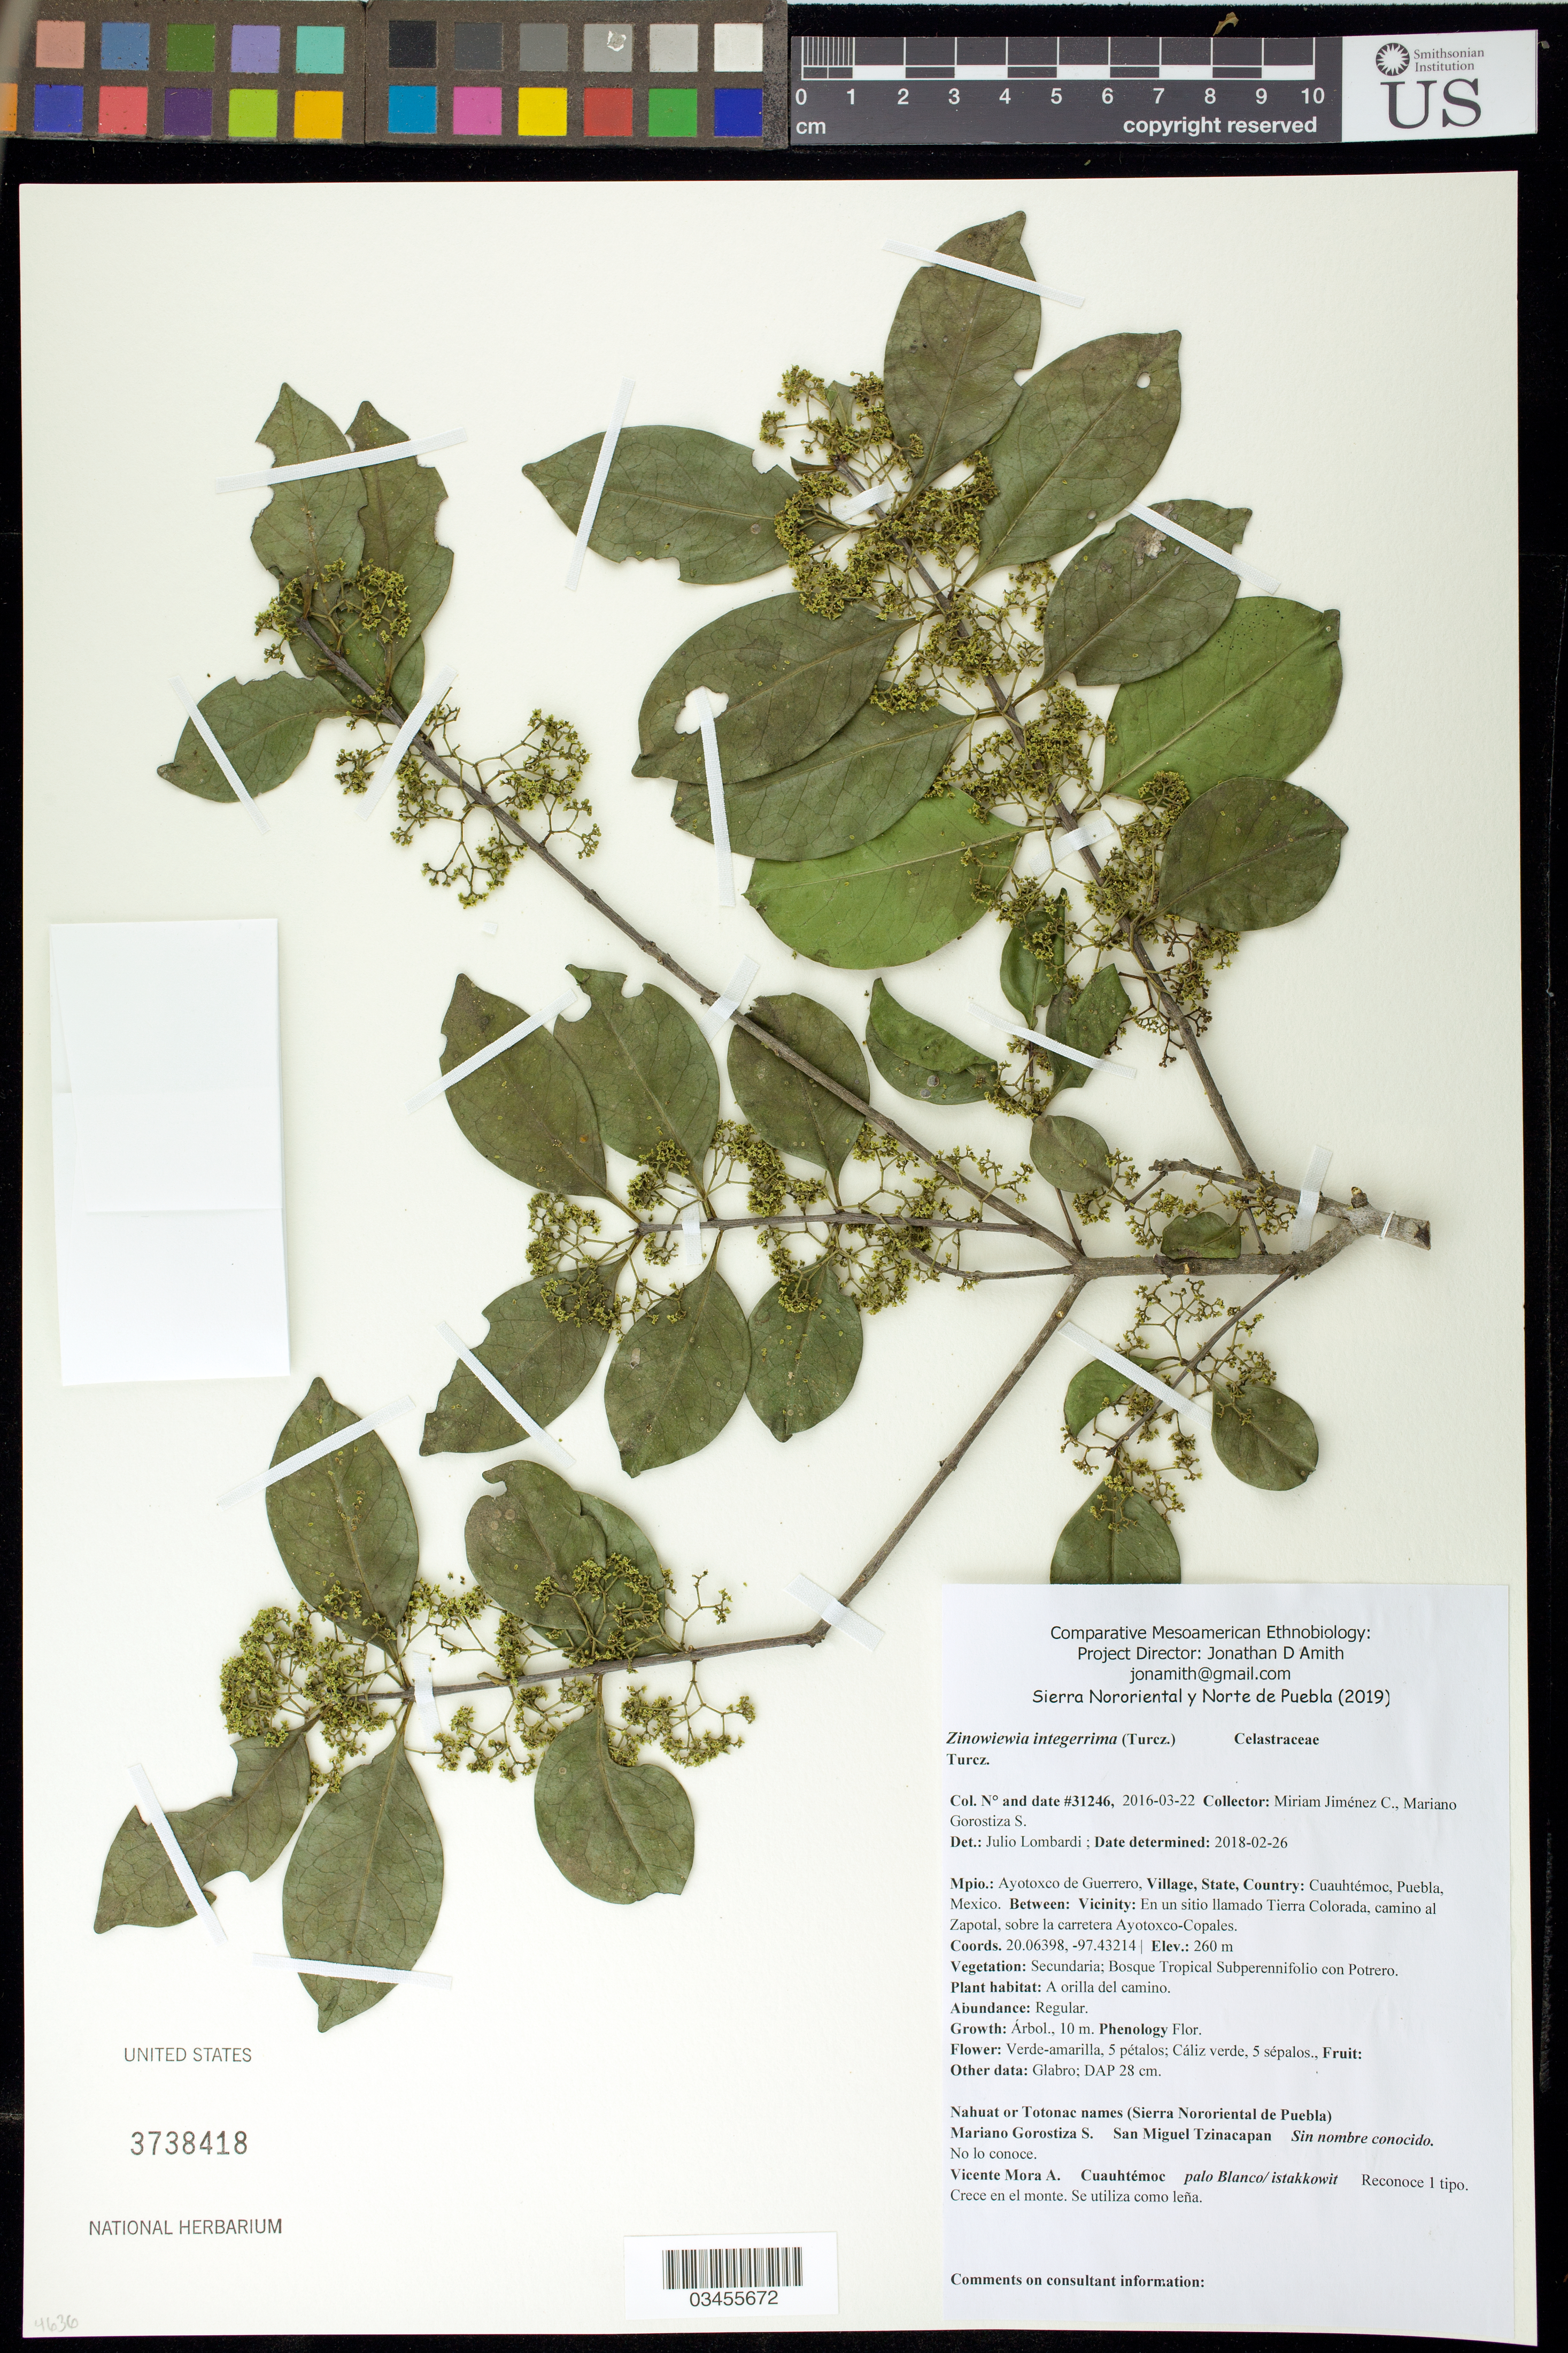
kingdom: Plantae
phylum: Tracheophyta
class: Magnoliopsida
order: Celastrales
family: Celastraceae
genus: Zinowiewia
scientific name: Zinowiewia integerrima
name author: (Turcz.) Turcz.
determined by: Coombes, Allen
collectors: M. Jiménez Chimil & M. Gorostiza S.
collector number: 31246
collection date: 2016-03-22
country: México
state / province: Puebla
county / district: Ayotoxco de Guerrero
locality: PUEBLO: Cuauhtémoc; LOCALIDAD EXACTA: En un sitio llamado Tierra Colorada, camino al Zapotal, sobre la carretera Ayotoxco-Copales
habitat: Bosque tropical subperennifolio con Potrero | A orilla del camino.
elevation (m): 260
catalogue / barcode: US 3738418